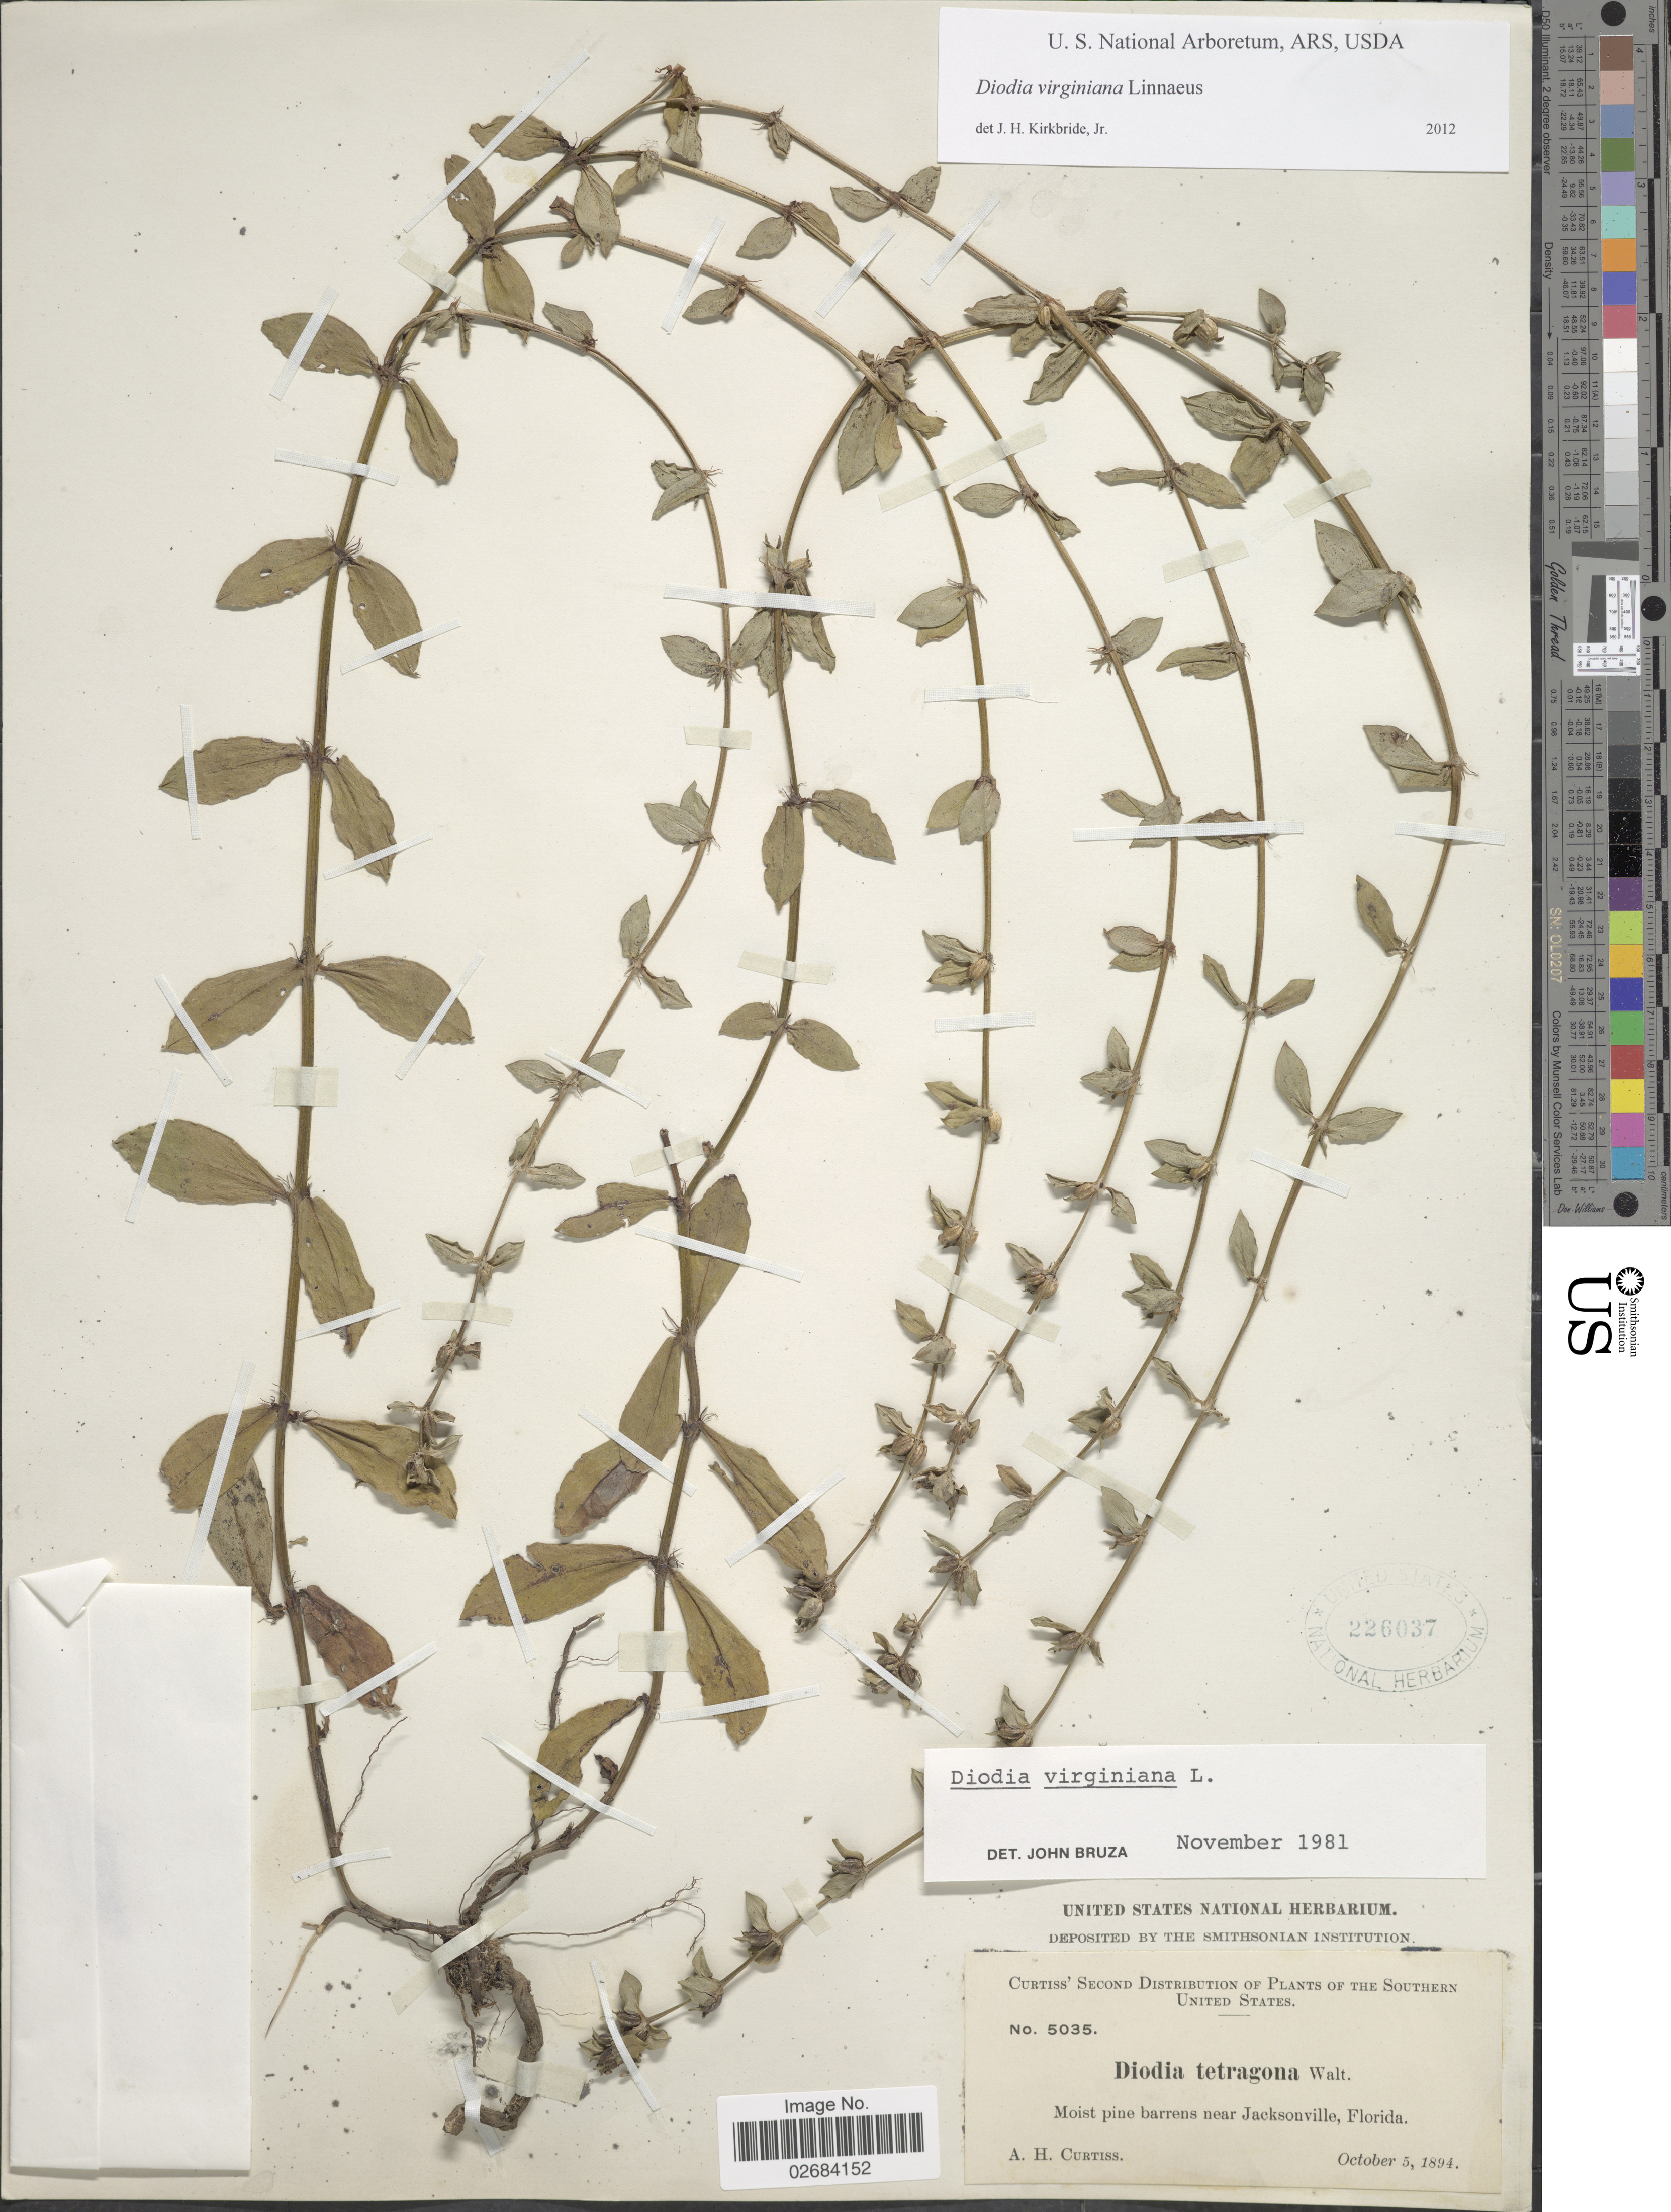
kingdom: Plantae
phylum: Tracheophyta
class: Magnoliopsida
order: Gentianales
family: Rubiaceae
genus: Diodia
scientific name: Diodia virginiana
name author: L.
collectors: A. H. Curtiss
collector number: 5035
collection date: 1894-10-05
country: United States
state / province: Florida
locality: Moist pine barrens near Jacksonville, Southern United States.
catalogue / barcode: US 226037